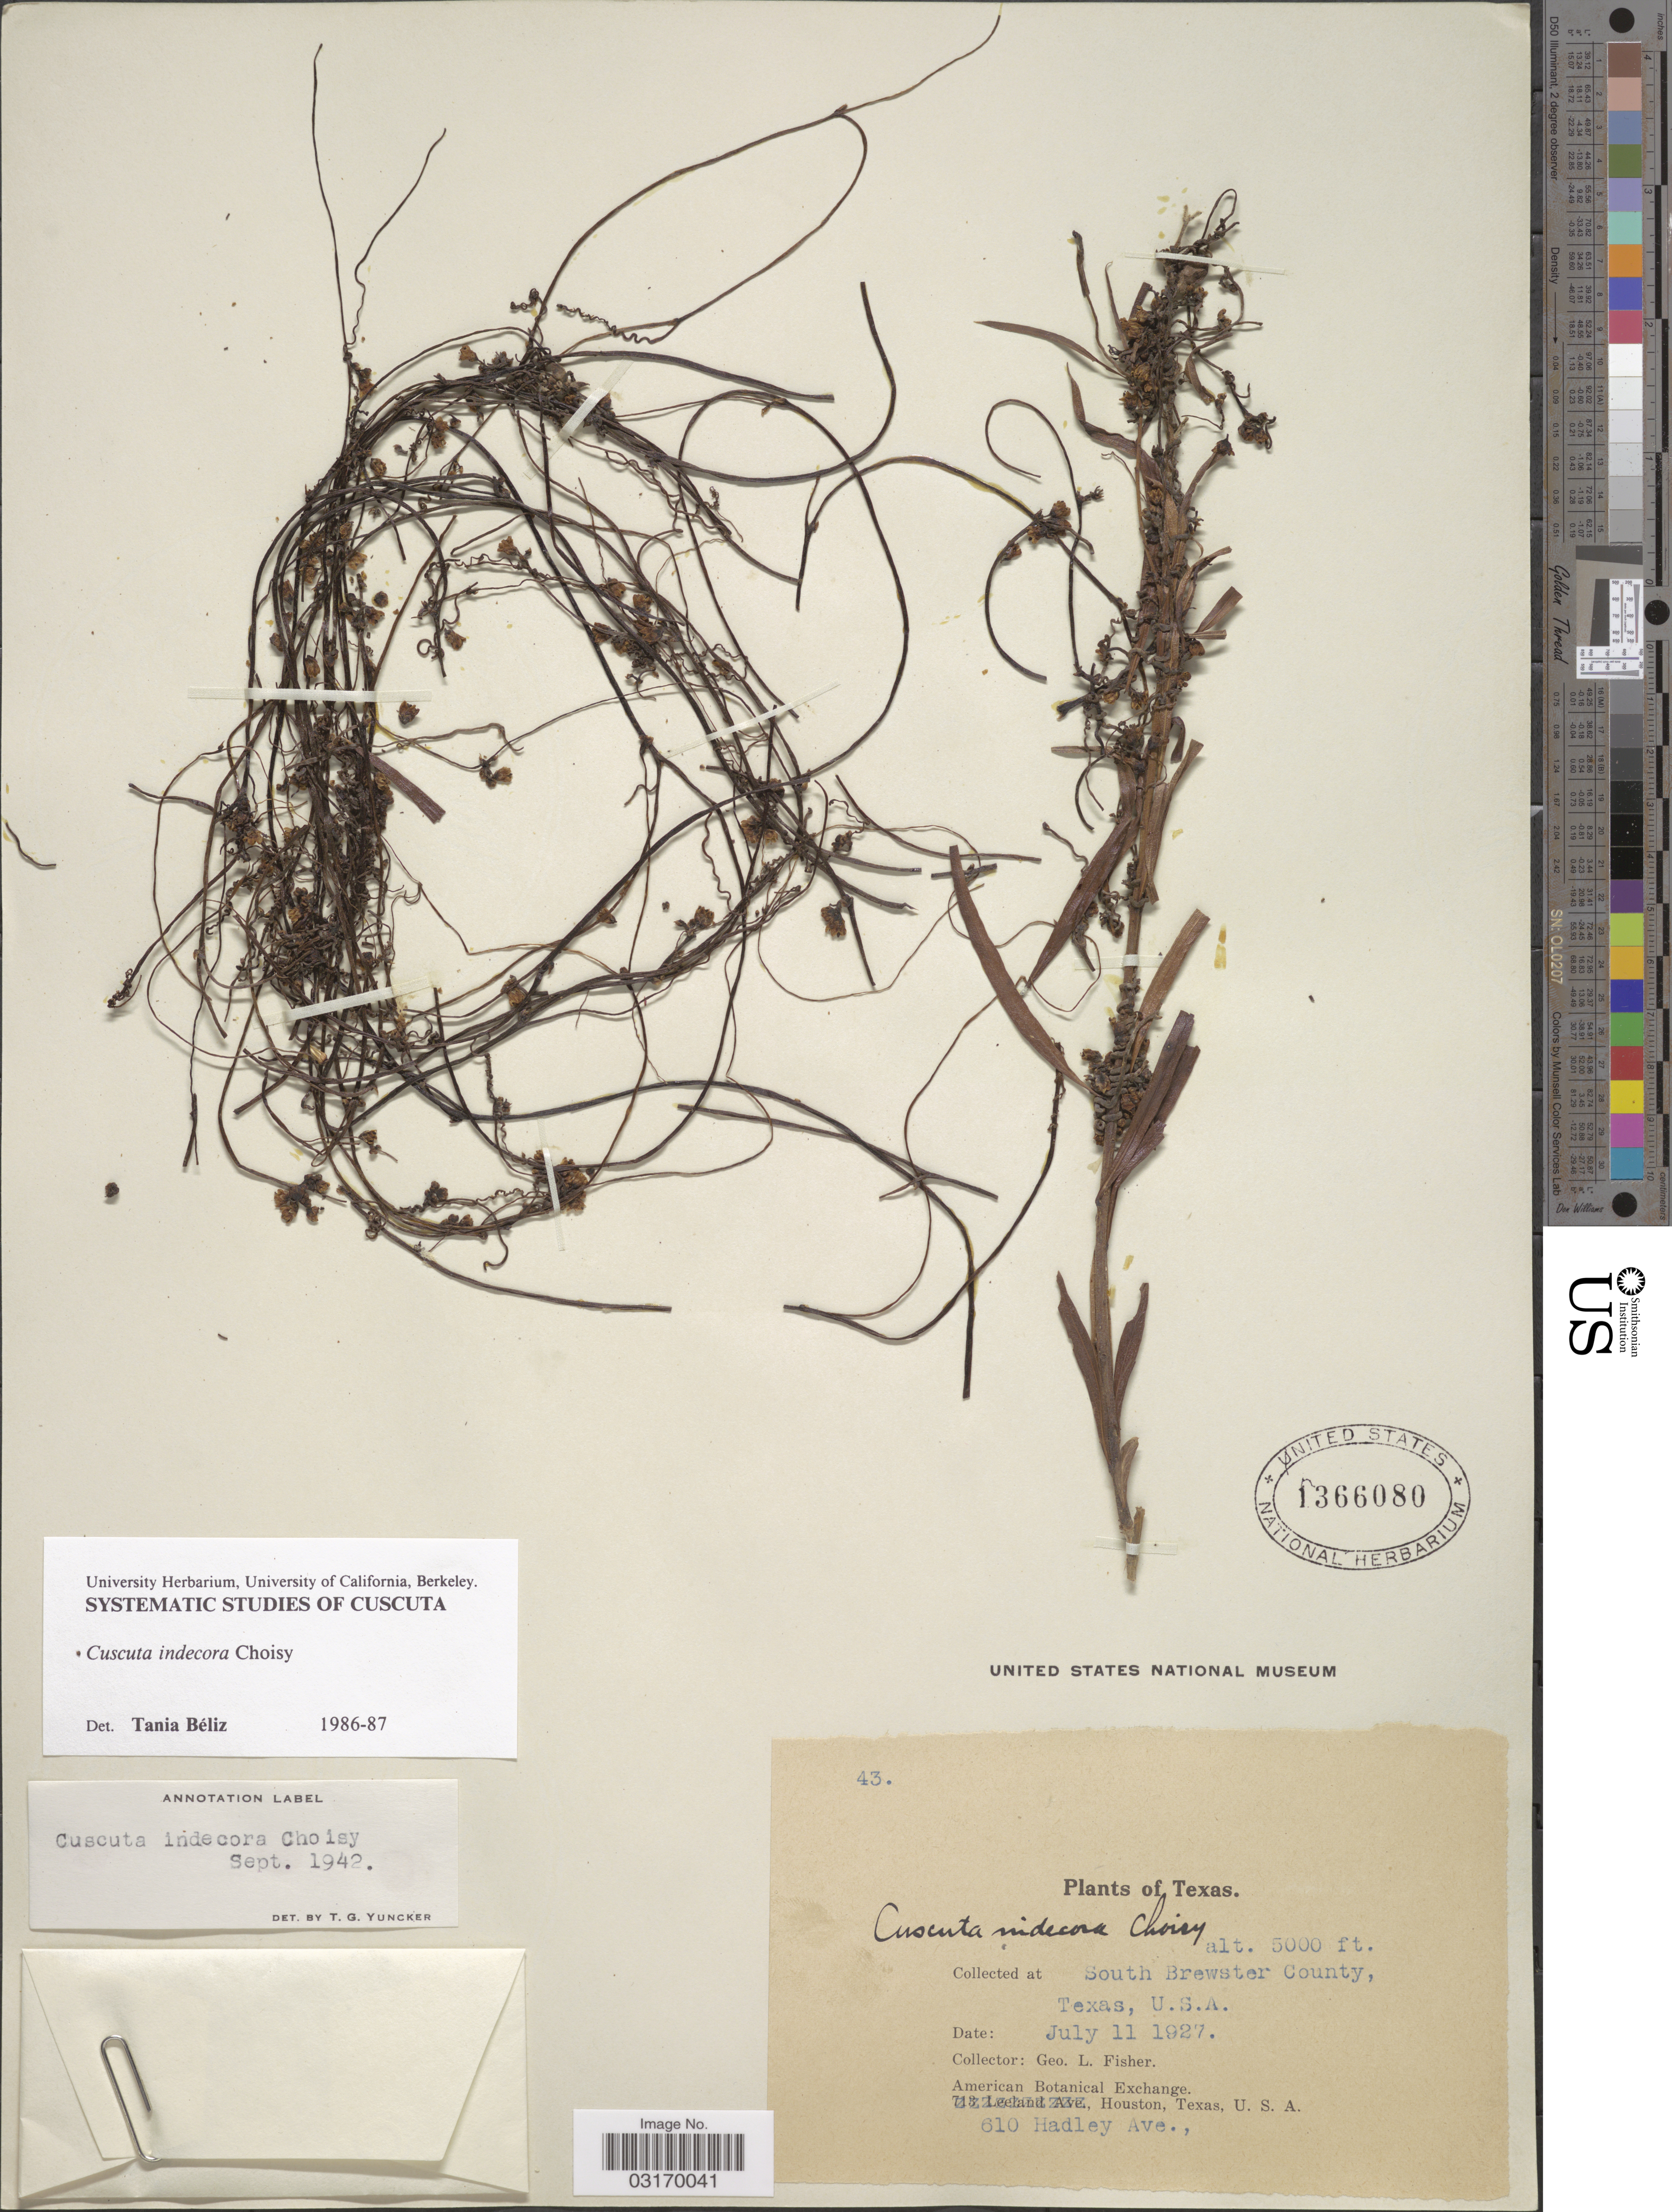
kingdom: Plantae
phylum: Tracheophyta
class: Magnoliopsida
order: Solanales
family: Convolvulaceae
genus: Cuscuta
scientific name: Cuscuta indecora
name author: Choisy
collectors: G. L. Fisher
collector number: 43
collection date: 1927-07-11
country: United States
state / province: Texas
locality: South Brewster County, U.S.A.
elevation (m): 1524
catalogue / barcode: US 1366080